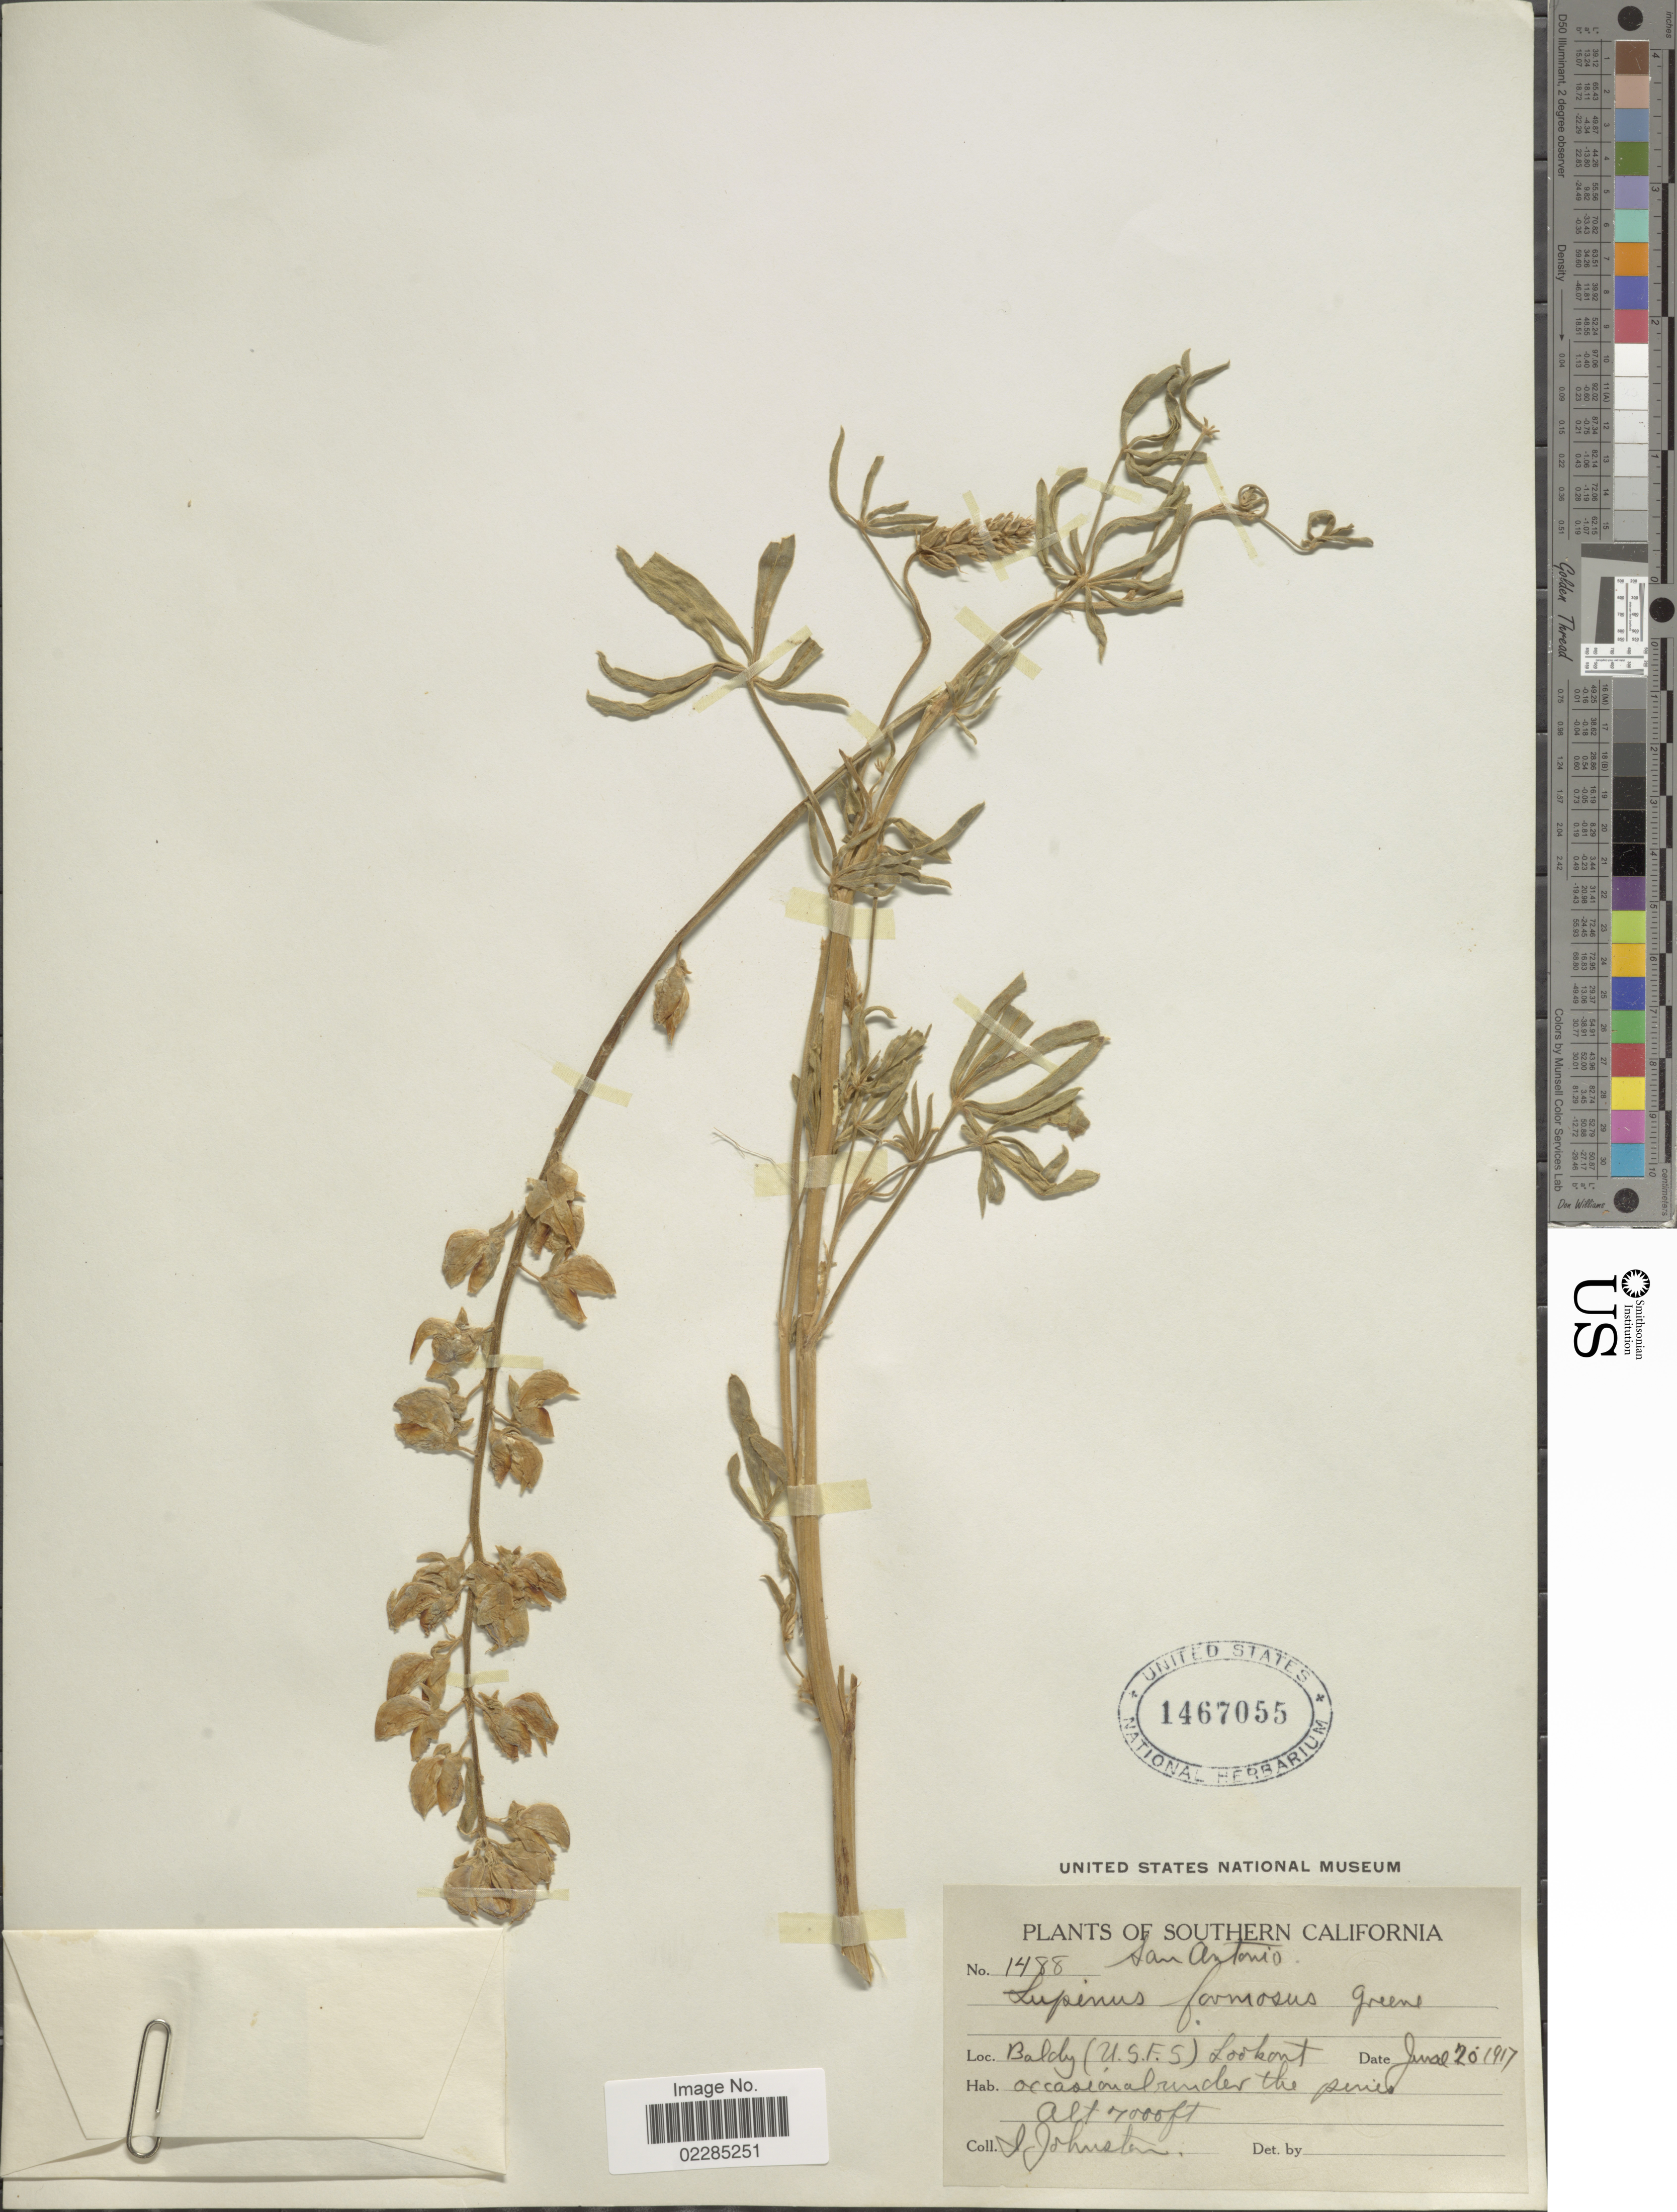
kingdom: Plantae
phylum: Tracheophyta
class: Magnoliopsida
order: Fabales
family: Fabaceae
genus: Lupinus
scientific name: Lupinus formosus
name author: Greene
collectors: I. Johnston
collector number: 1488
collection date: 1917-06-20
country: United States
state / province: California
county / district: San Francisco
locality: Southern California. Baldy (U.S.F.S) Lookout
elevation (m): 1219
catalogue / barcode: US 1467055